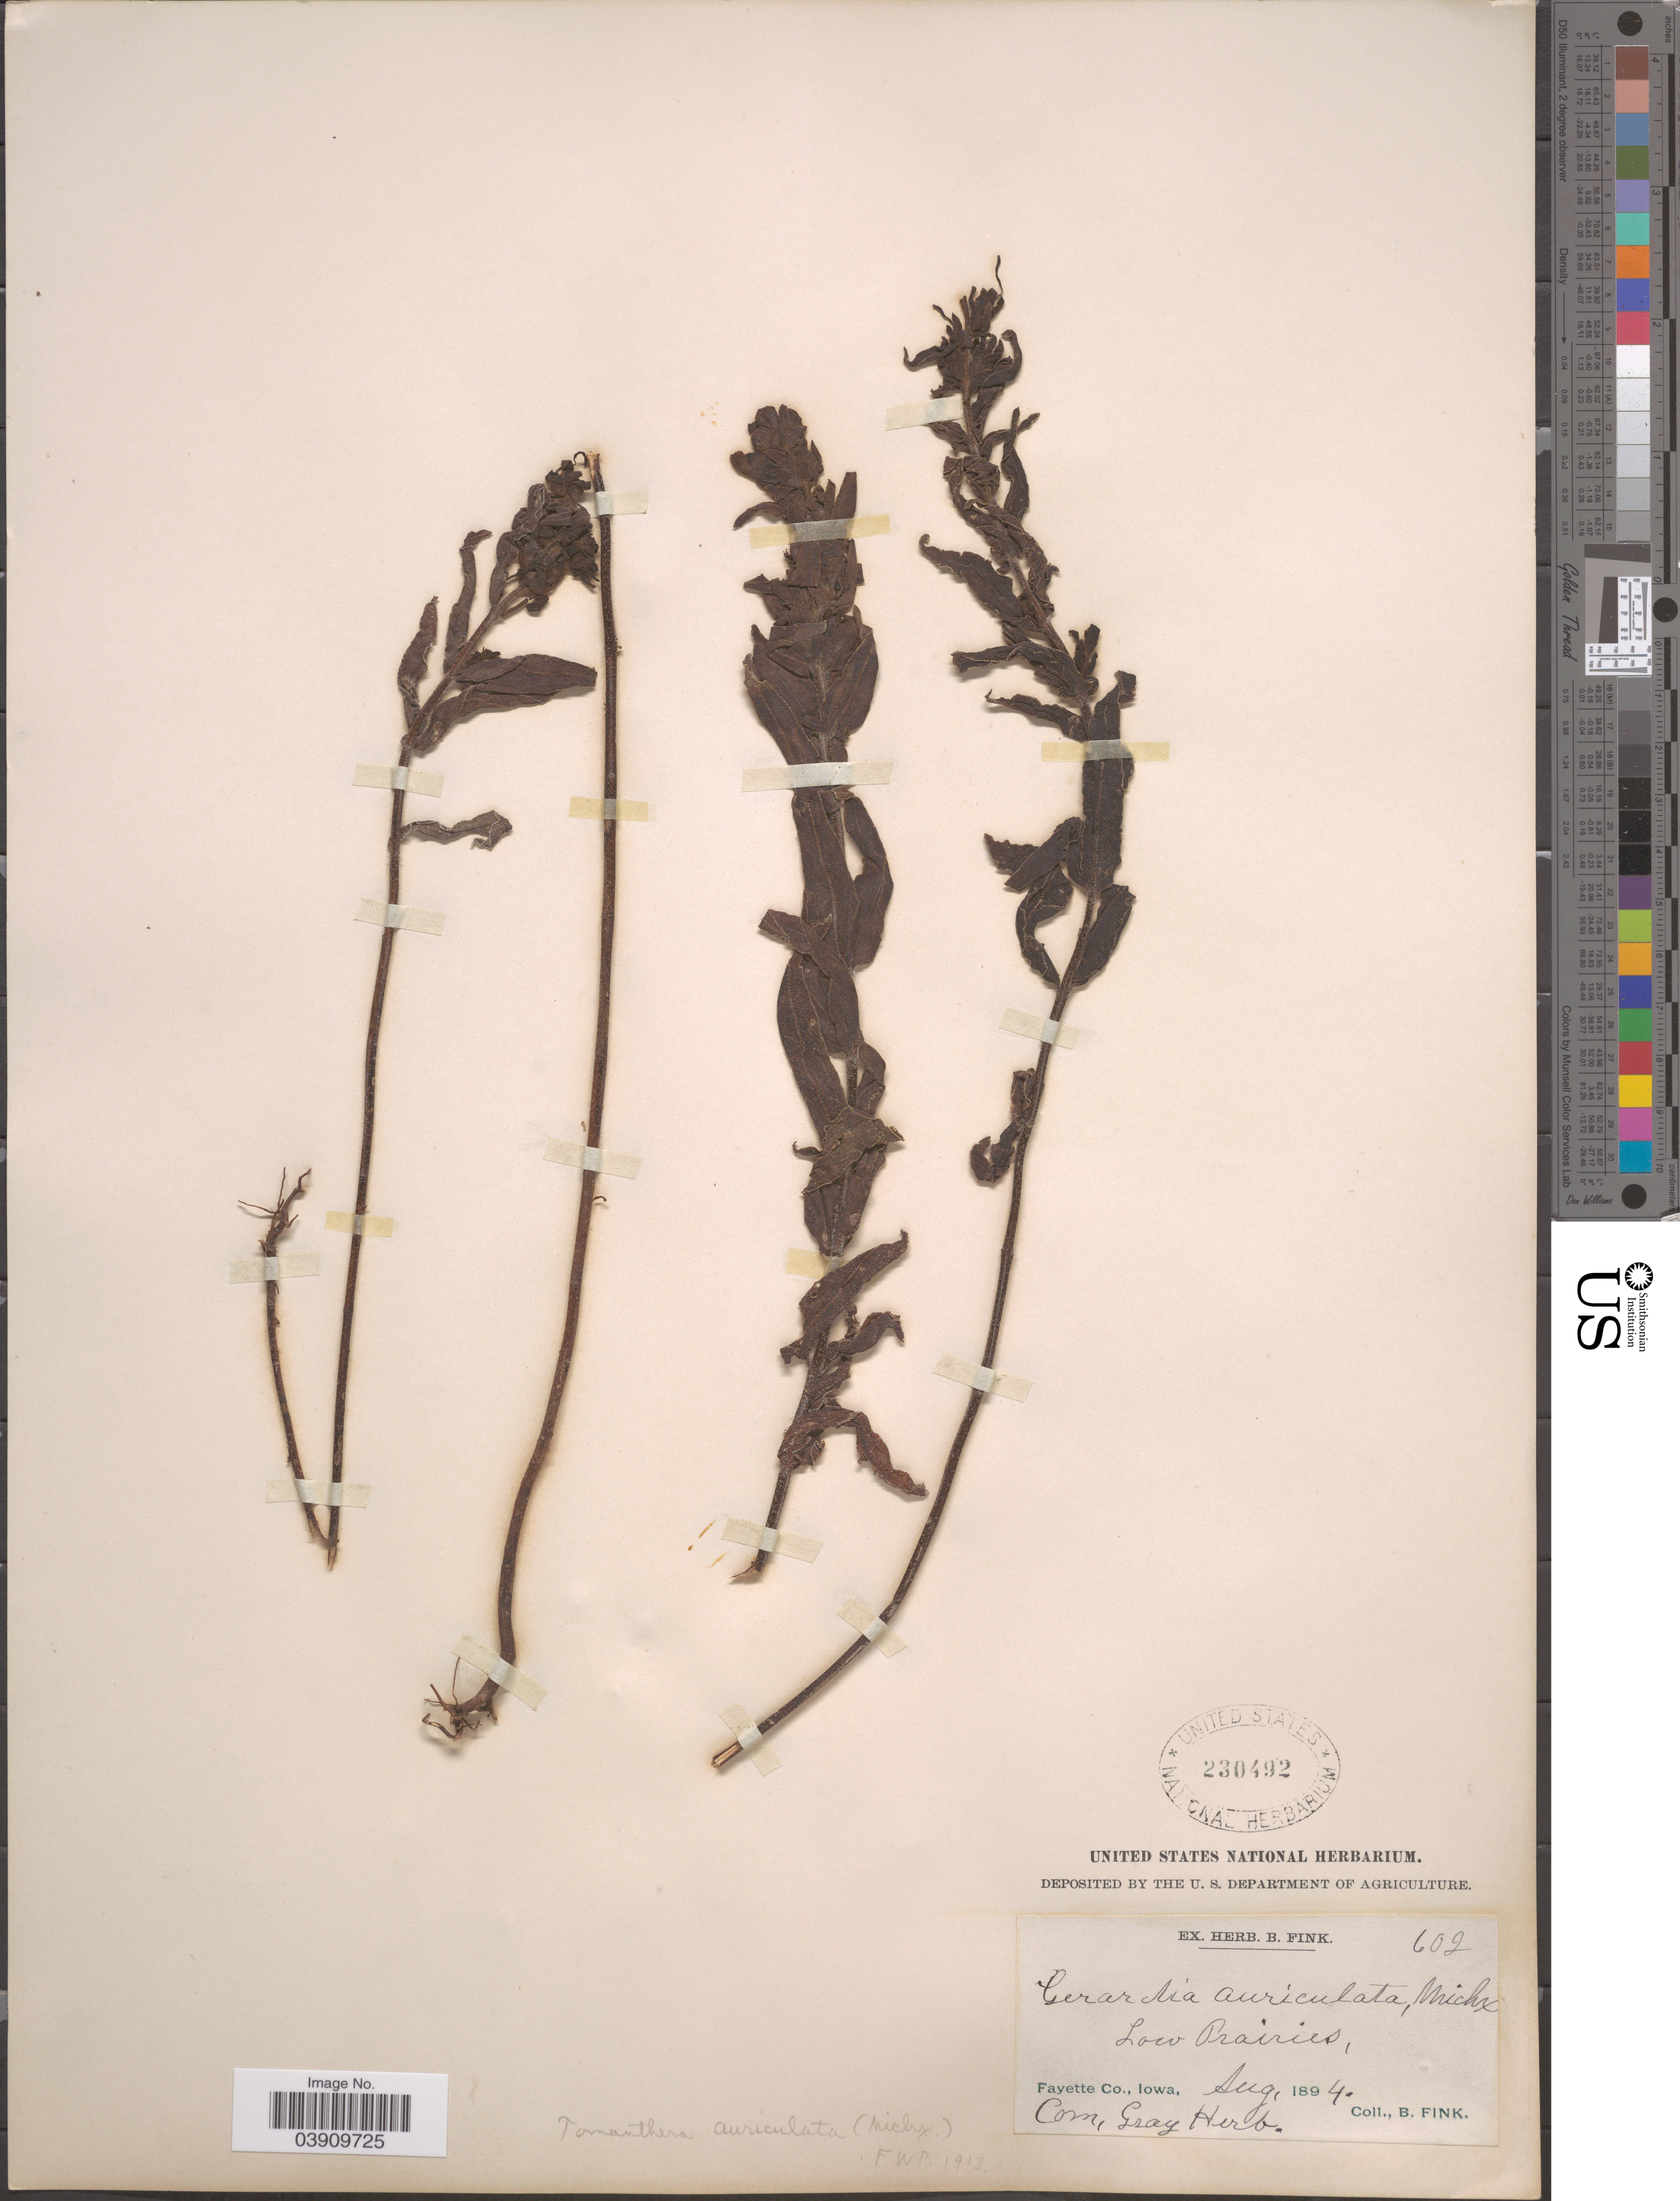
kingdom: Plantae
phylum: Tracheophyta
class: Magnoliopsida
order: Lamiales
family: Orobanchaceae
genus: Tomanthera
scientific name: Tomanthera auriculata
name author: (Michx.) Raf.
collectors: B. Fink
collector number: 602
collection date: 1894-08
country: United States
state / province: Iowa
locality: Fayette Co.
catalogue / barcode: US 230492